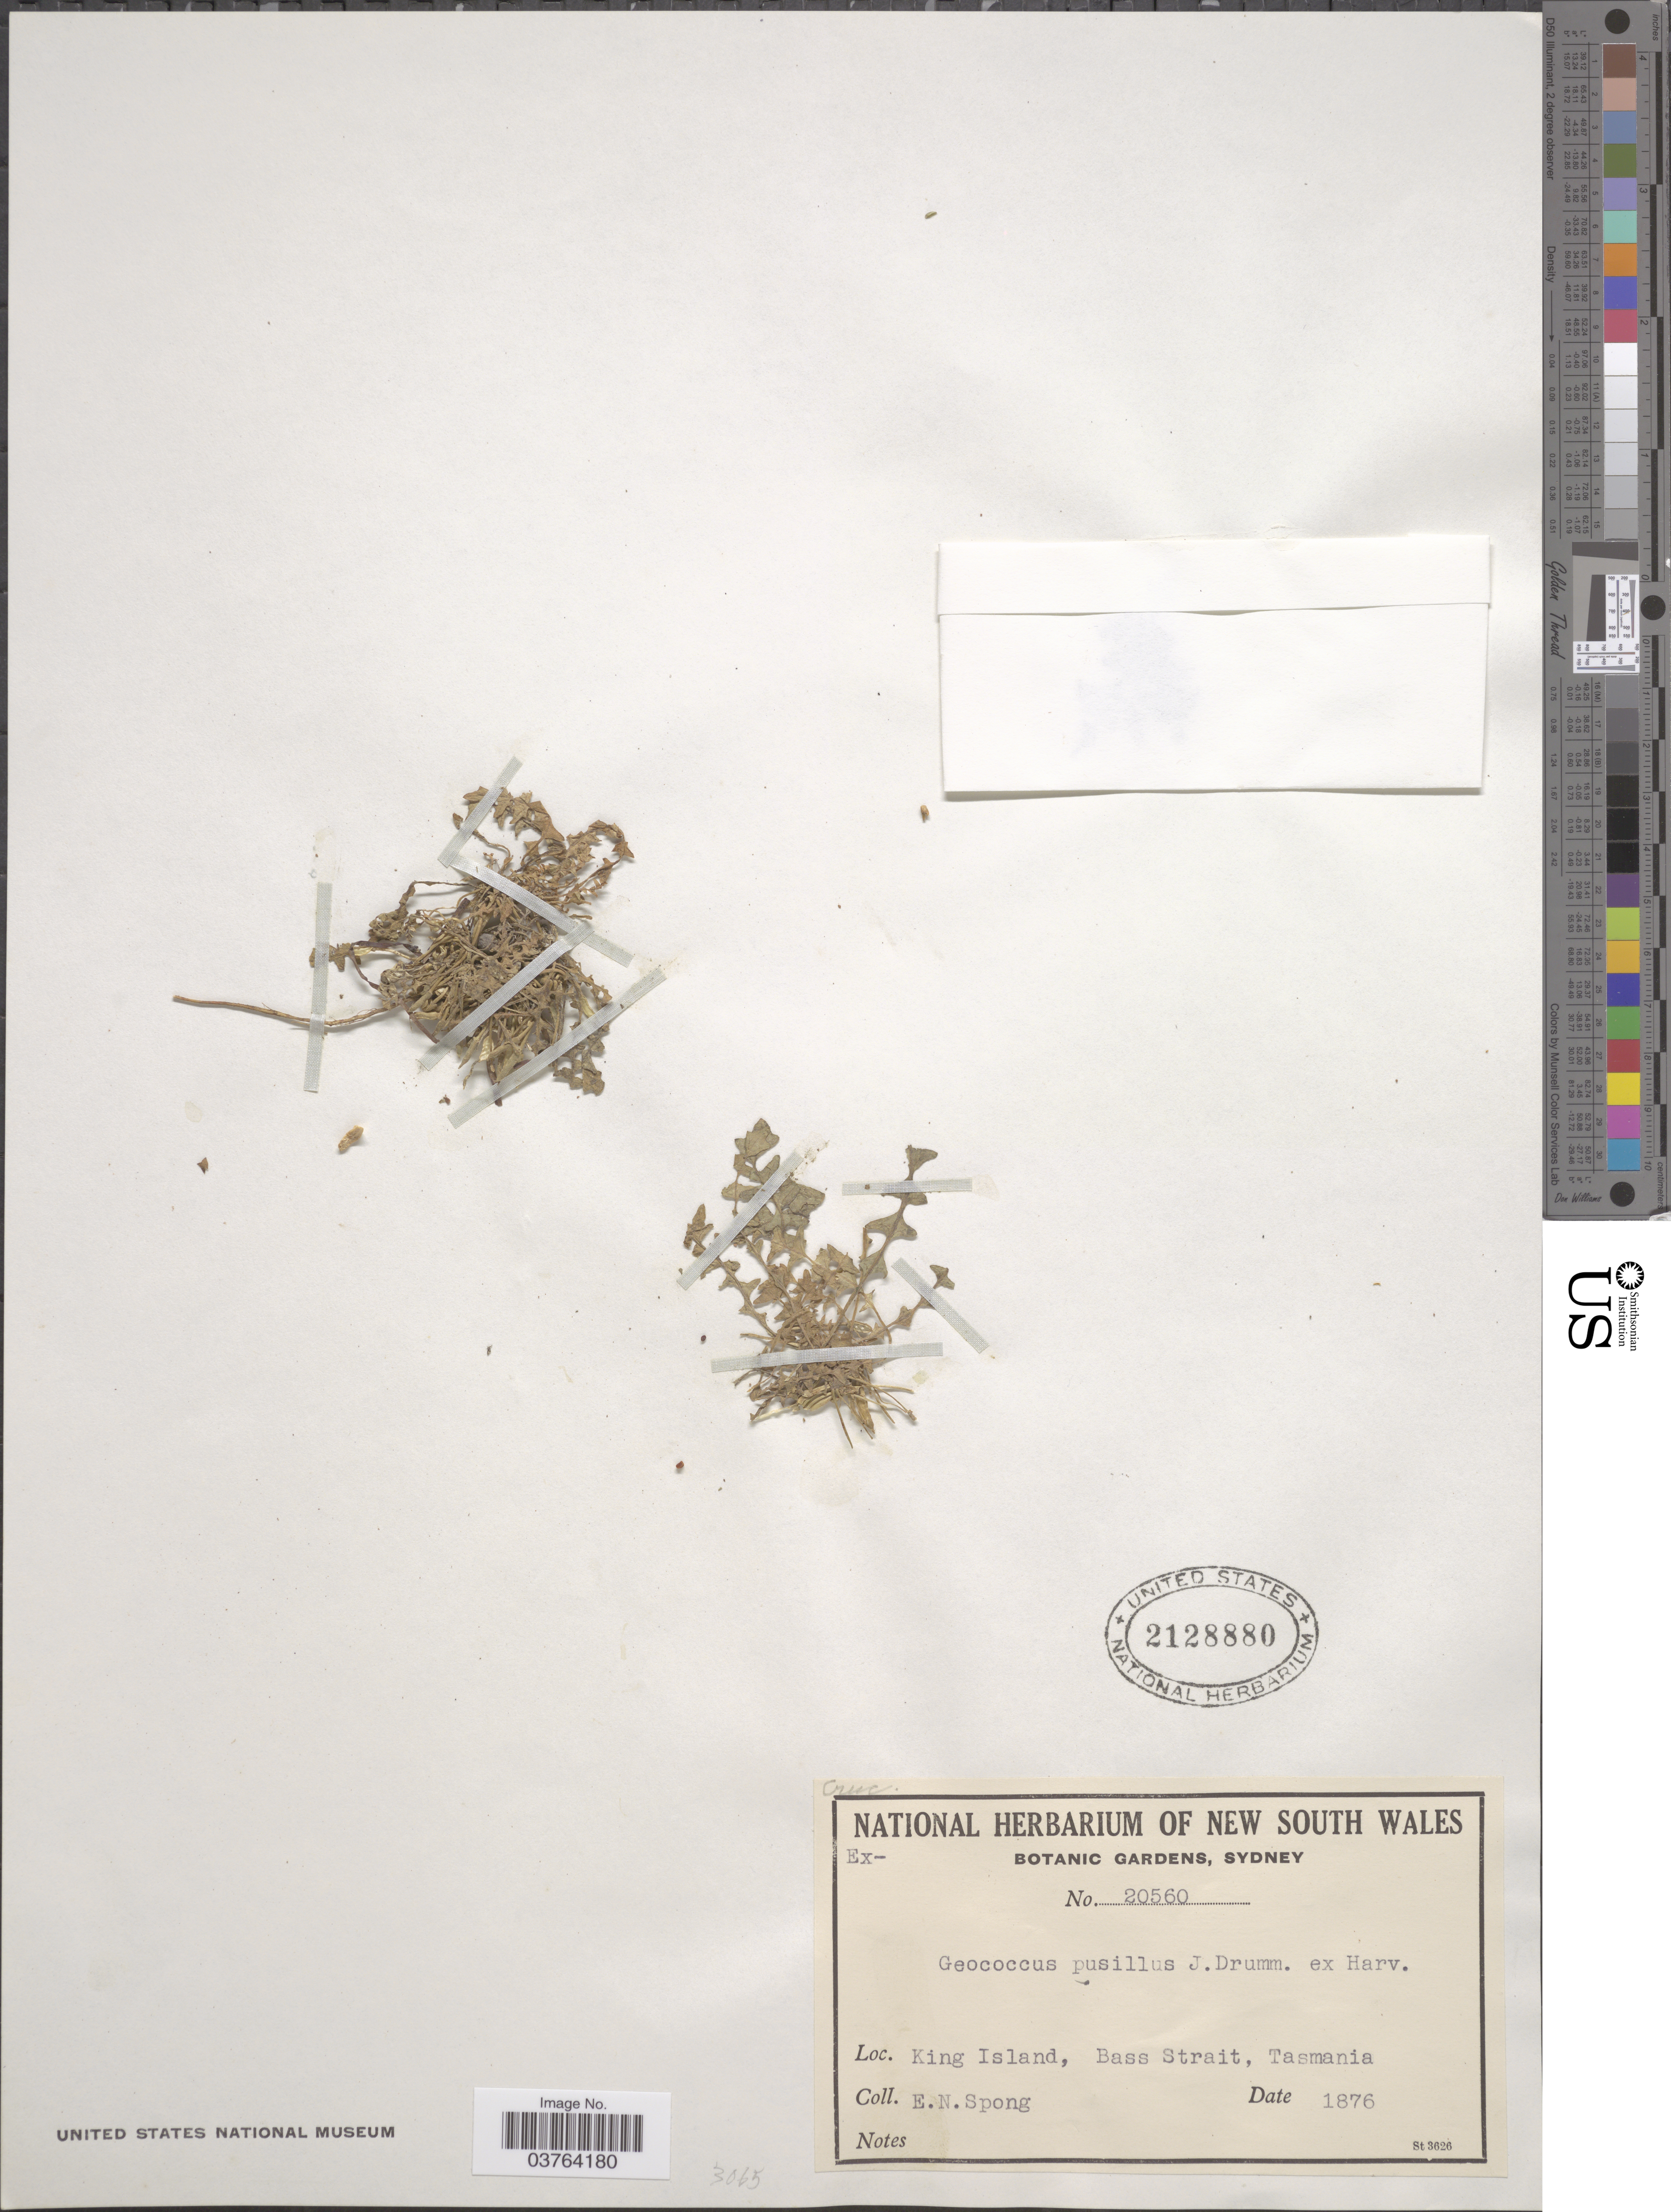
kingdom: Plantae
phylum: Tracheophyta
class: Magnoliopsida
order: Brassicales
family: Brassicaceae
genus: Geococcus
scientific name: Geococcus pusillus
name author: J. Drumm. ex Harv.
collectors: E. Spong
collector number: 20560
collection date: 1876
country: Australia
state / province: Tasmania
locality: King Island, Bass Strait.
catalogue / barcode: US 2128880